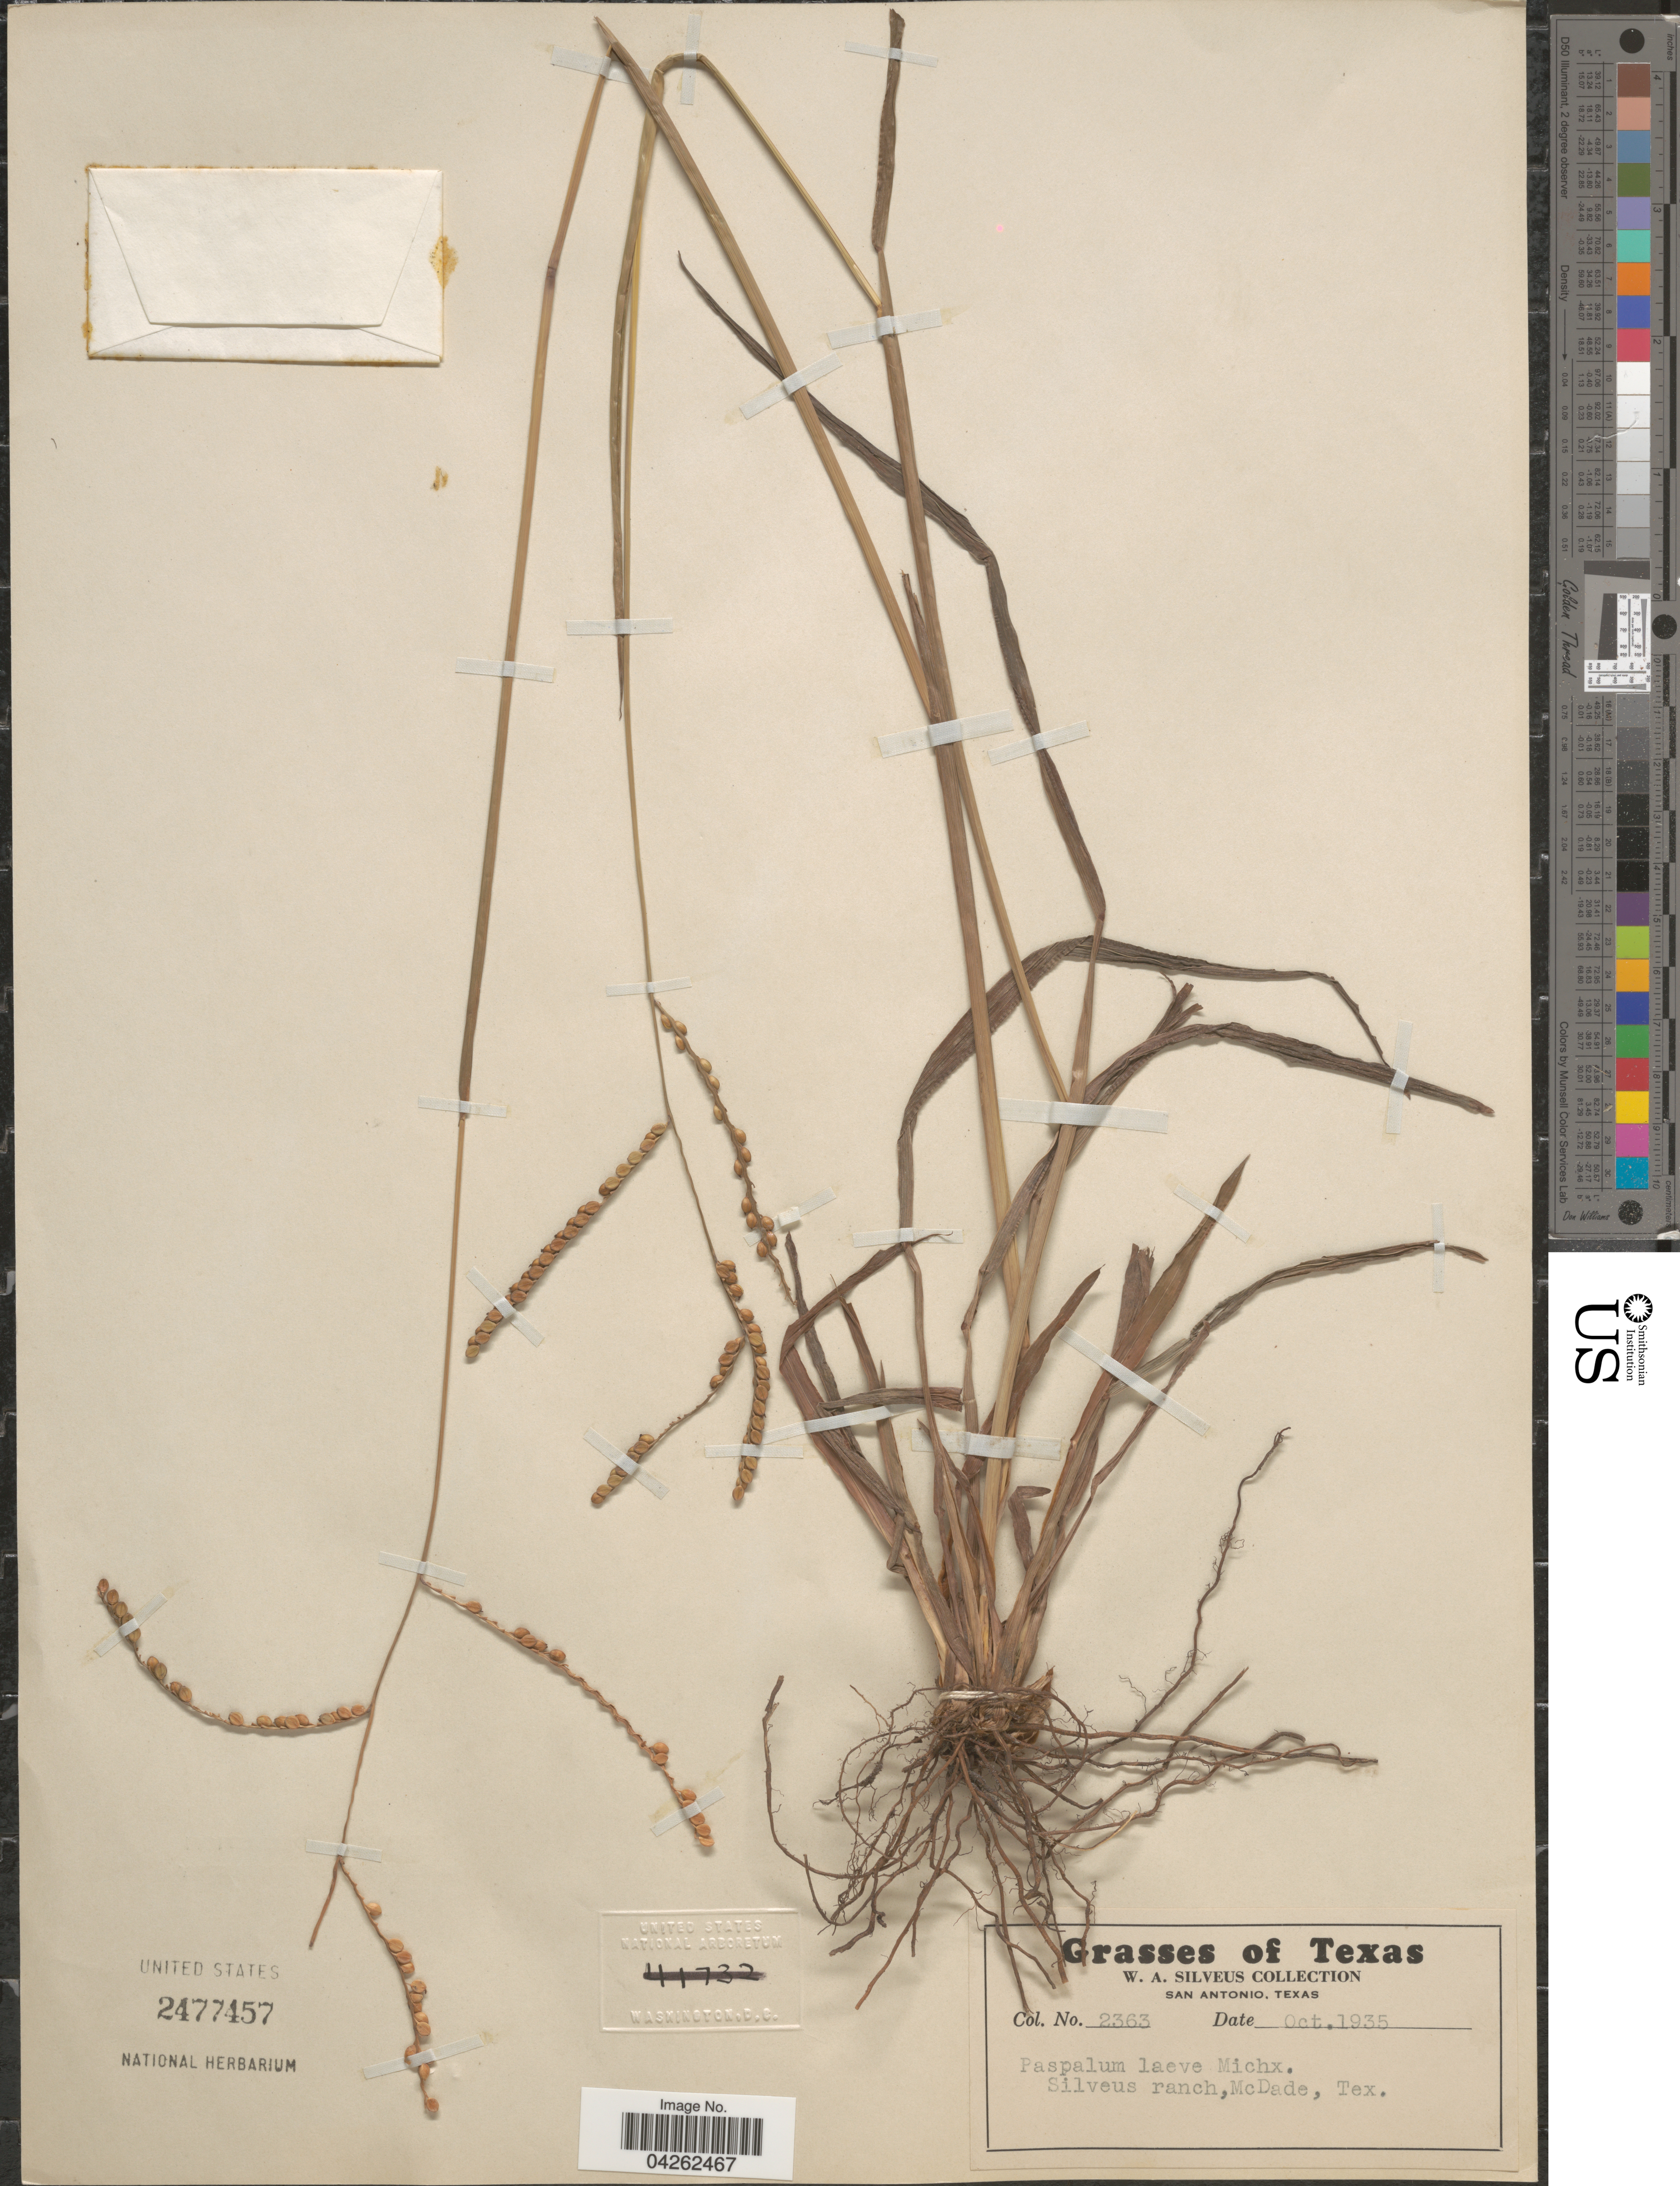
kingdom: Plantae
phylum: Tracheophyta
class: Liliopsida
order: Poales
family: Poaceae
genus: Paspalum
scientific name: Paspalum laeve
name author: Michx.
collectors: W. Silveus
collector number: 2363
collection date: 1935-10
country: United States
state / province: Texas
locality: Silveus ranch, McDade.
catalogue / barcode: US 2477457